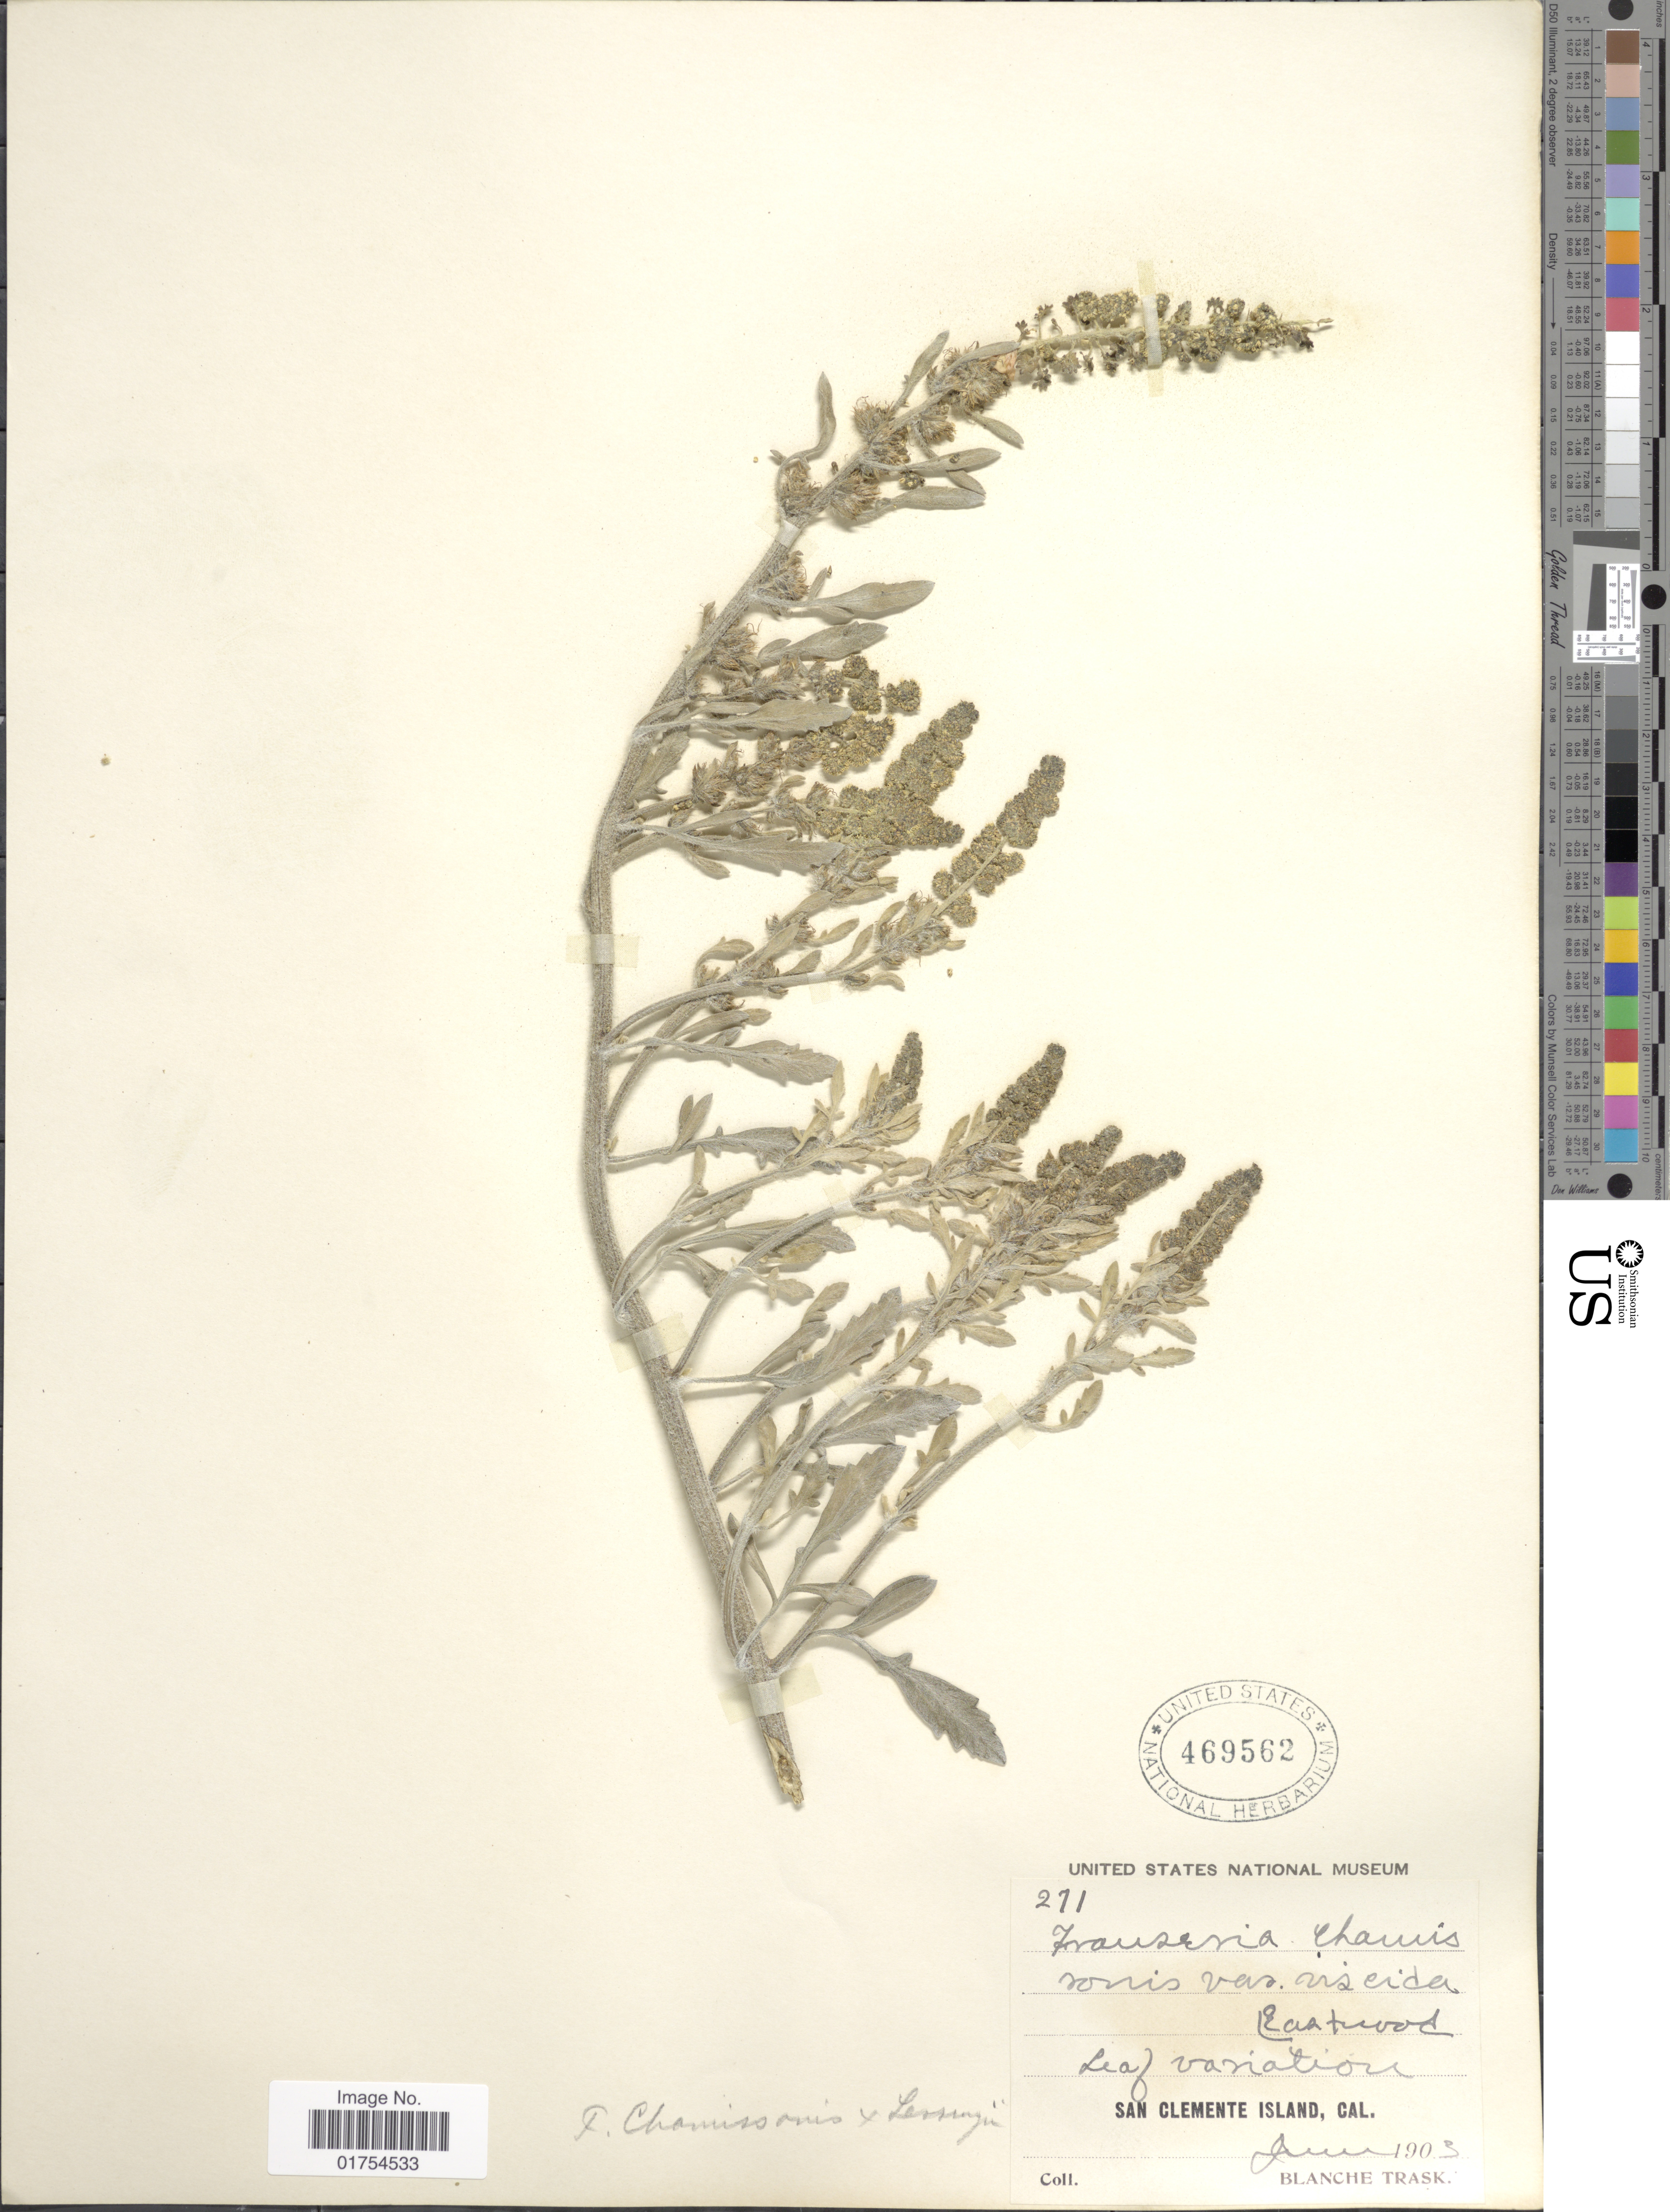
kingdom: Plantae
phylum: Tracheophyta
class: Magnoliopsida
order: Asterales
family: Asteraceae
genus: Franseria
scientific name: Franseria chamissonis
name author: Less.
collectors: B. Trask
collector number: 271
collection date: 1903-06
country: United States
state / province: California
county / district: Los Angeles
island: San Clemente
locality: San Clemente Island, Cal.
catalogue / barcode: US 469562